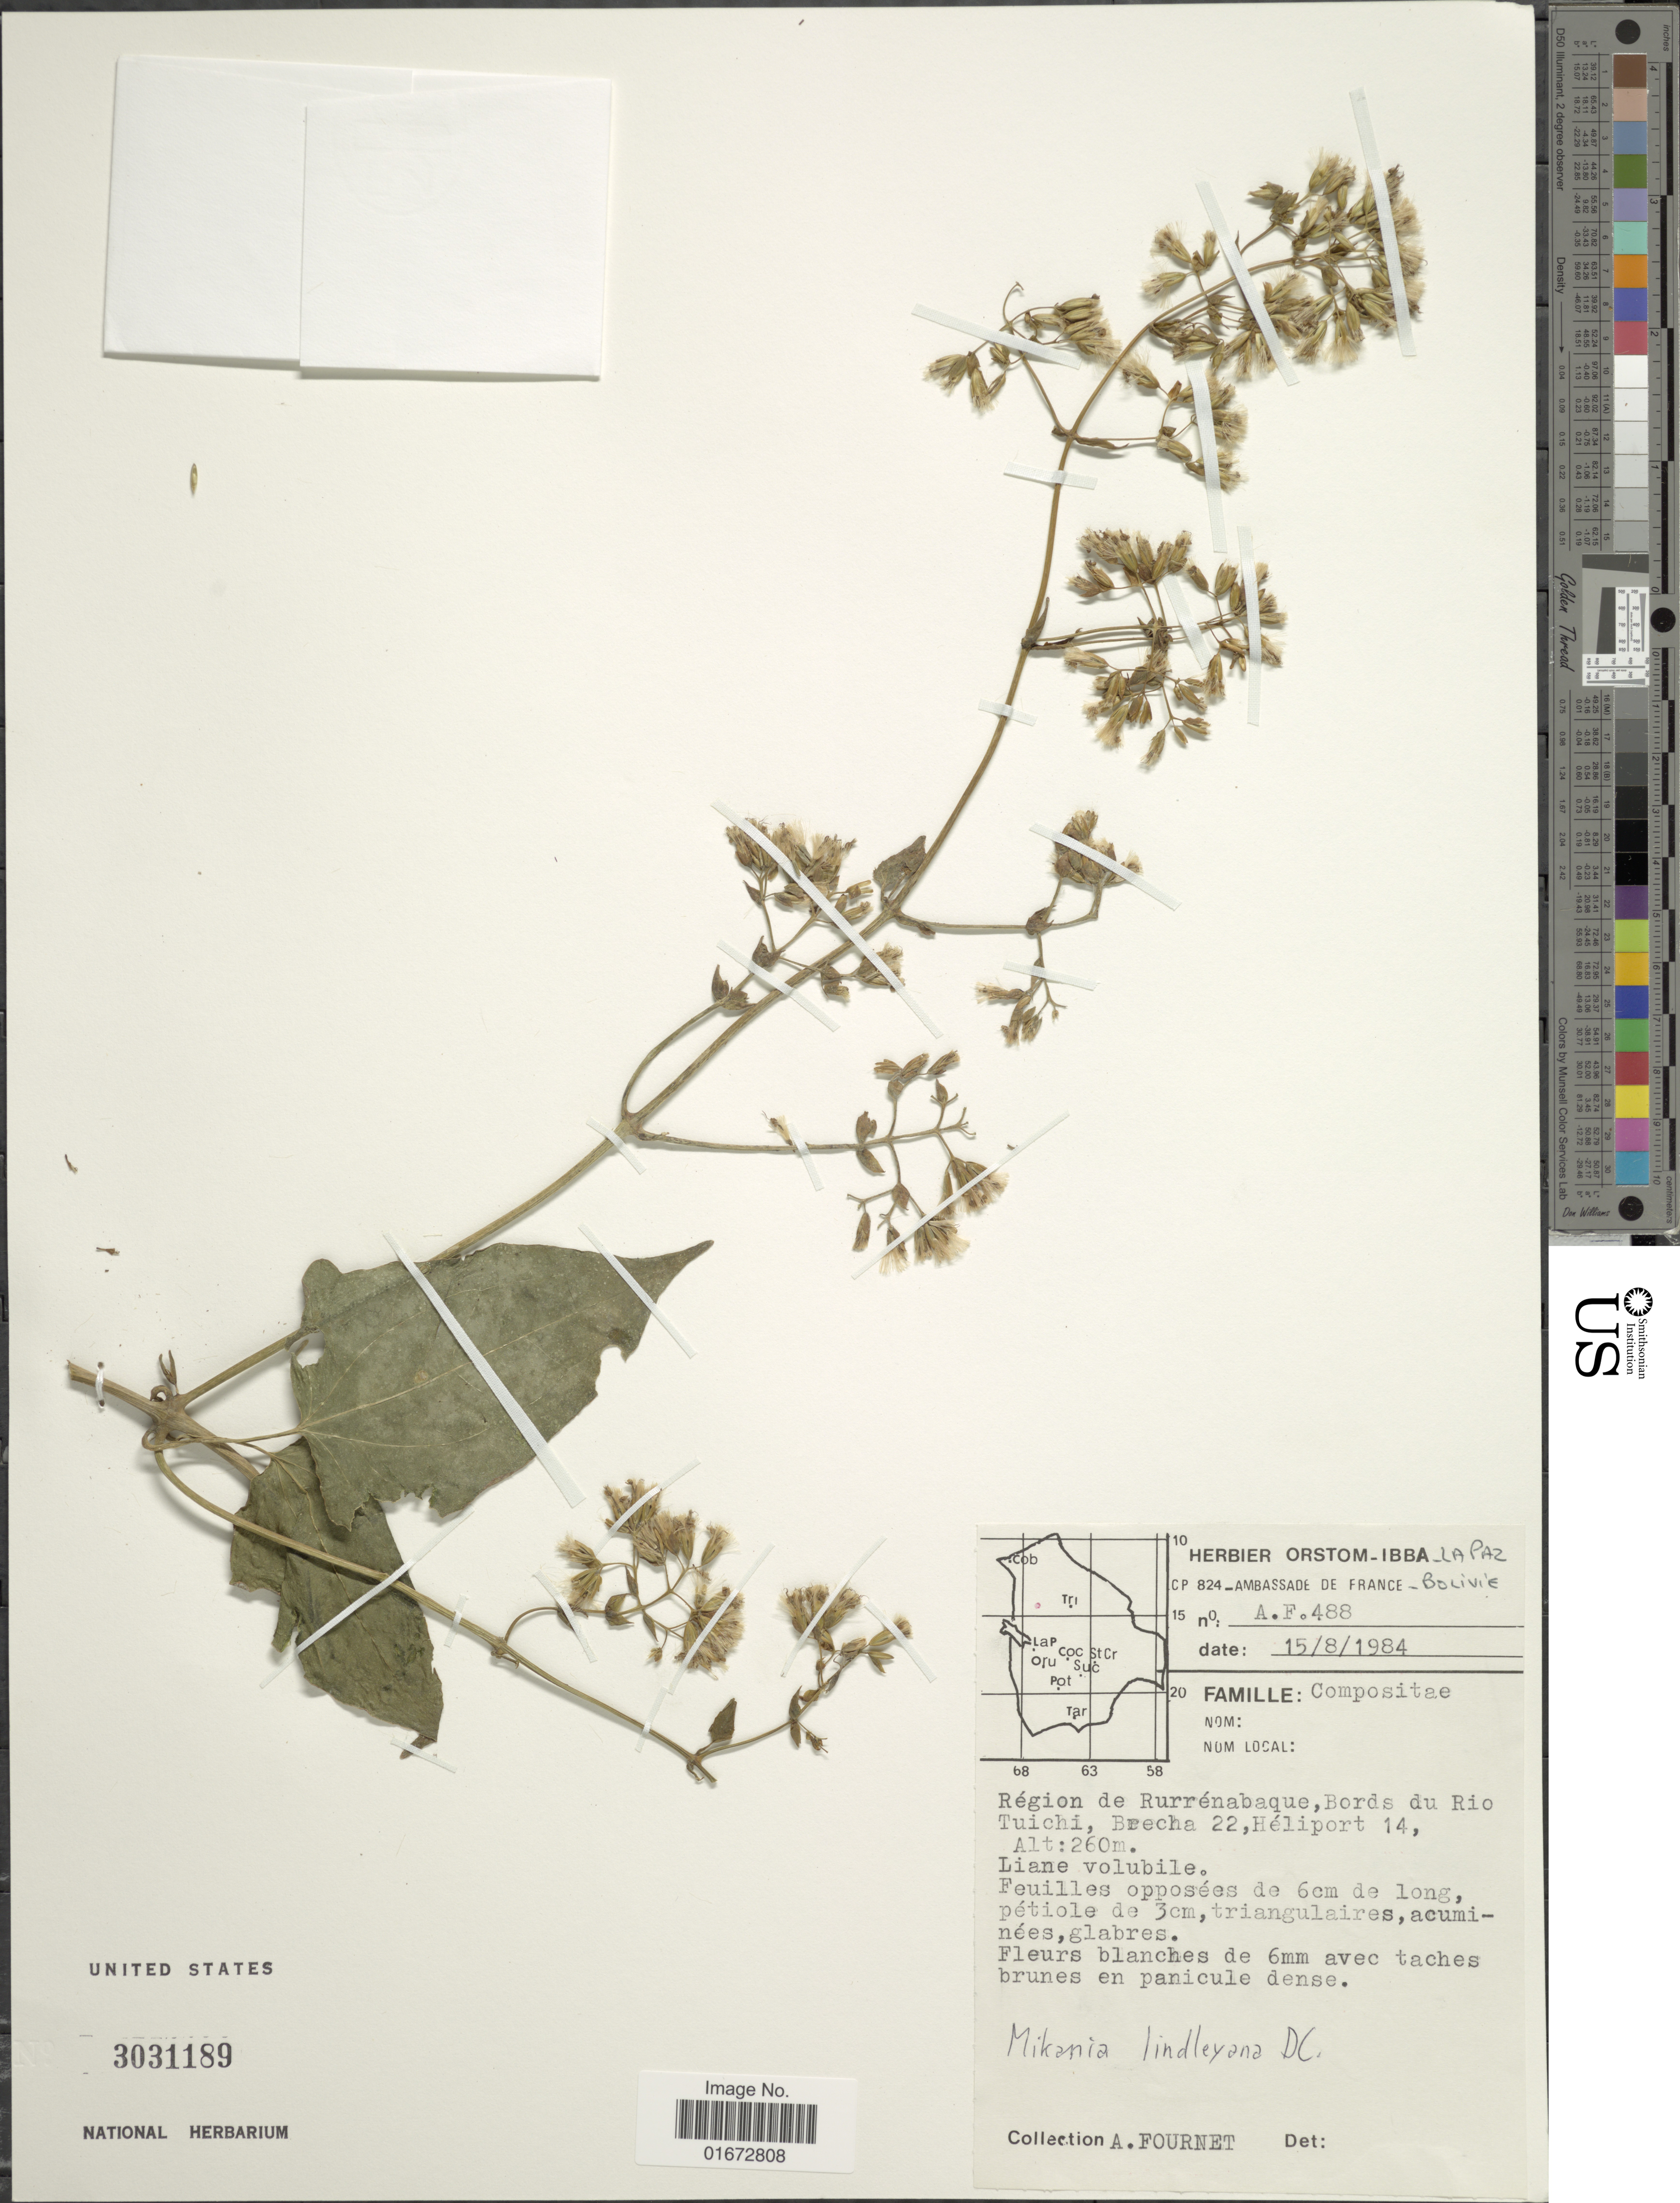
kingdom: Plantae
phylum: Tracheophyta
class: Magnoliopsida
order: Asterales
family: Asteraceae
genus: Mikania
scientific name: Mikania lindleyana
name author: DC.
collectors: A. Fournet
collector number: A.F.488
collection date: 1984-08-15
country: Bolivia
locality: Région de Rurrénabaque, Bords du Rio Tuichi, Brecha 22, Héliport 14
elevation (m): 260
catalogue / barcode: US 3031189